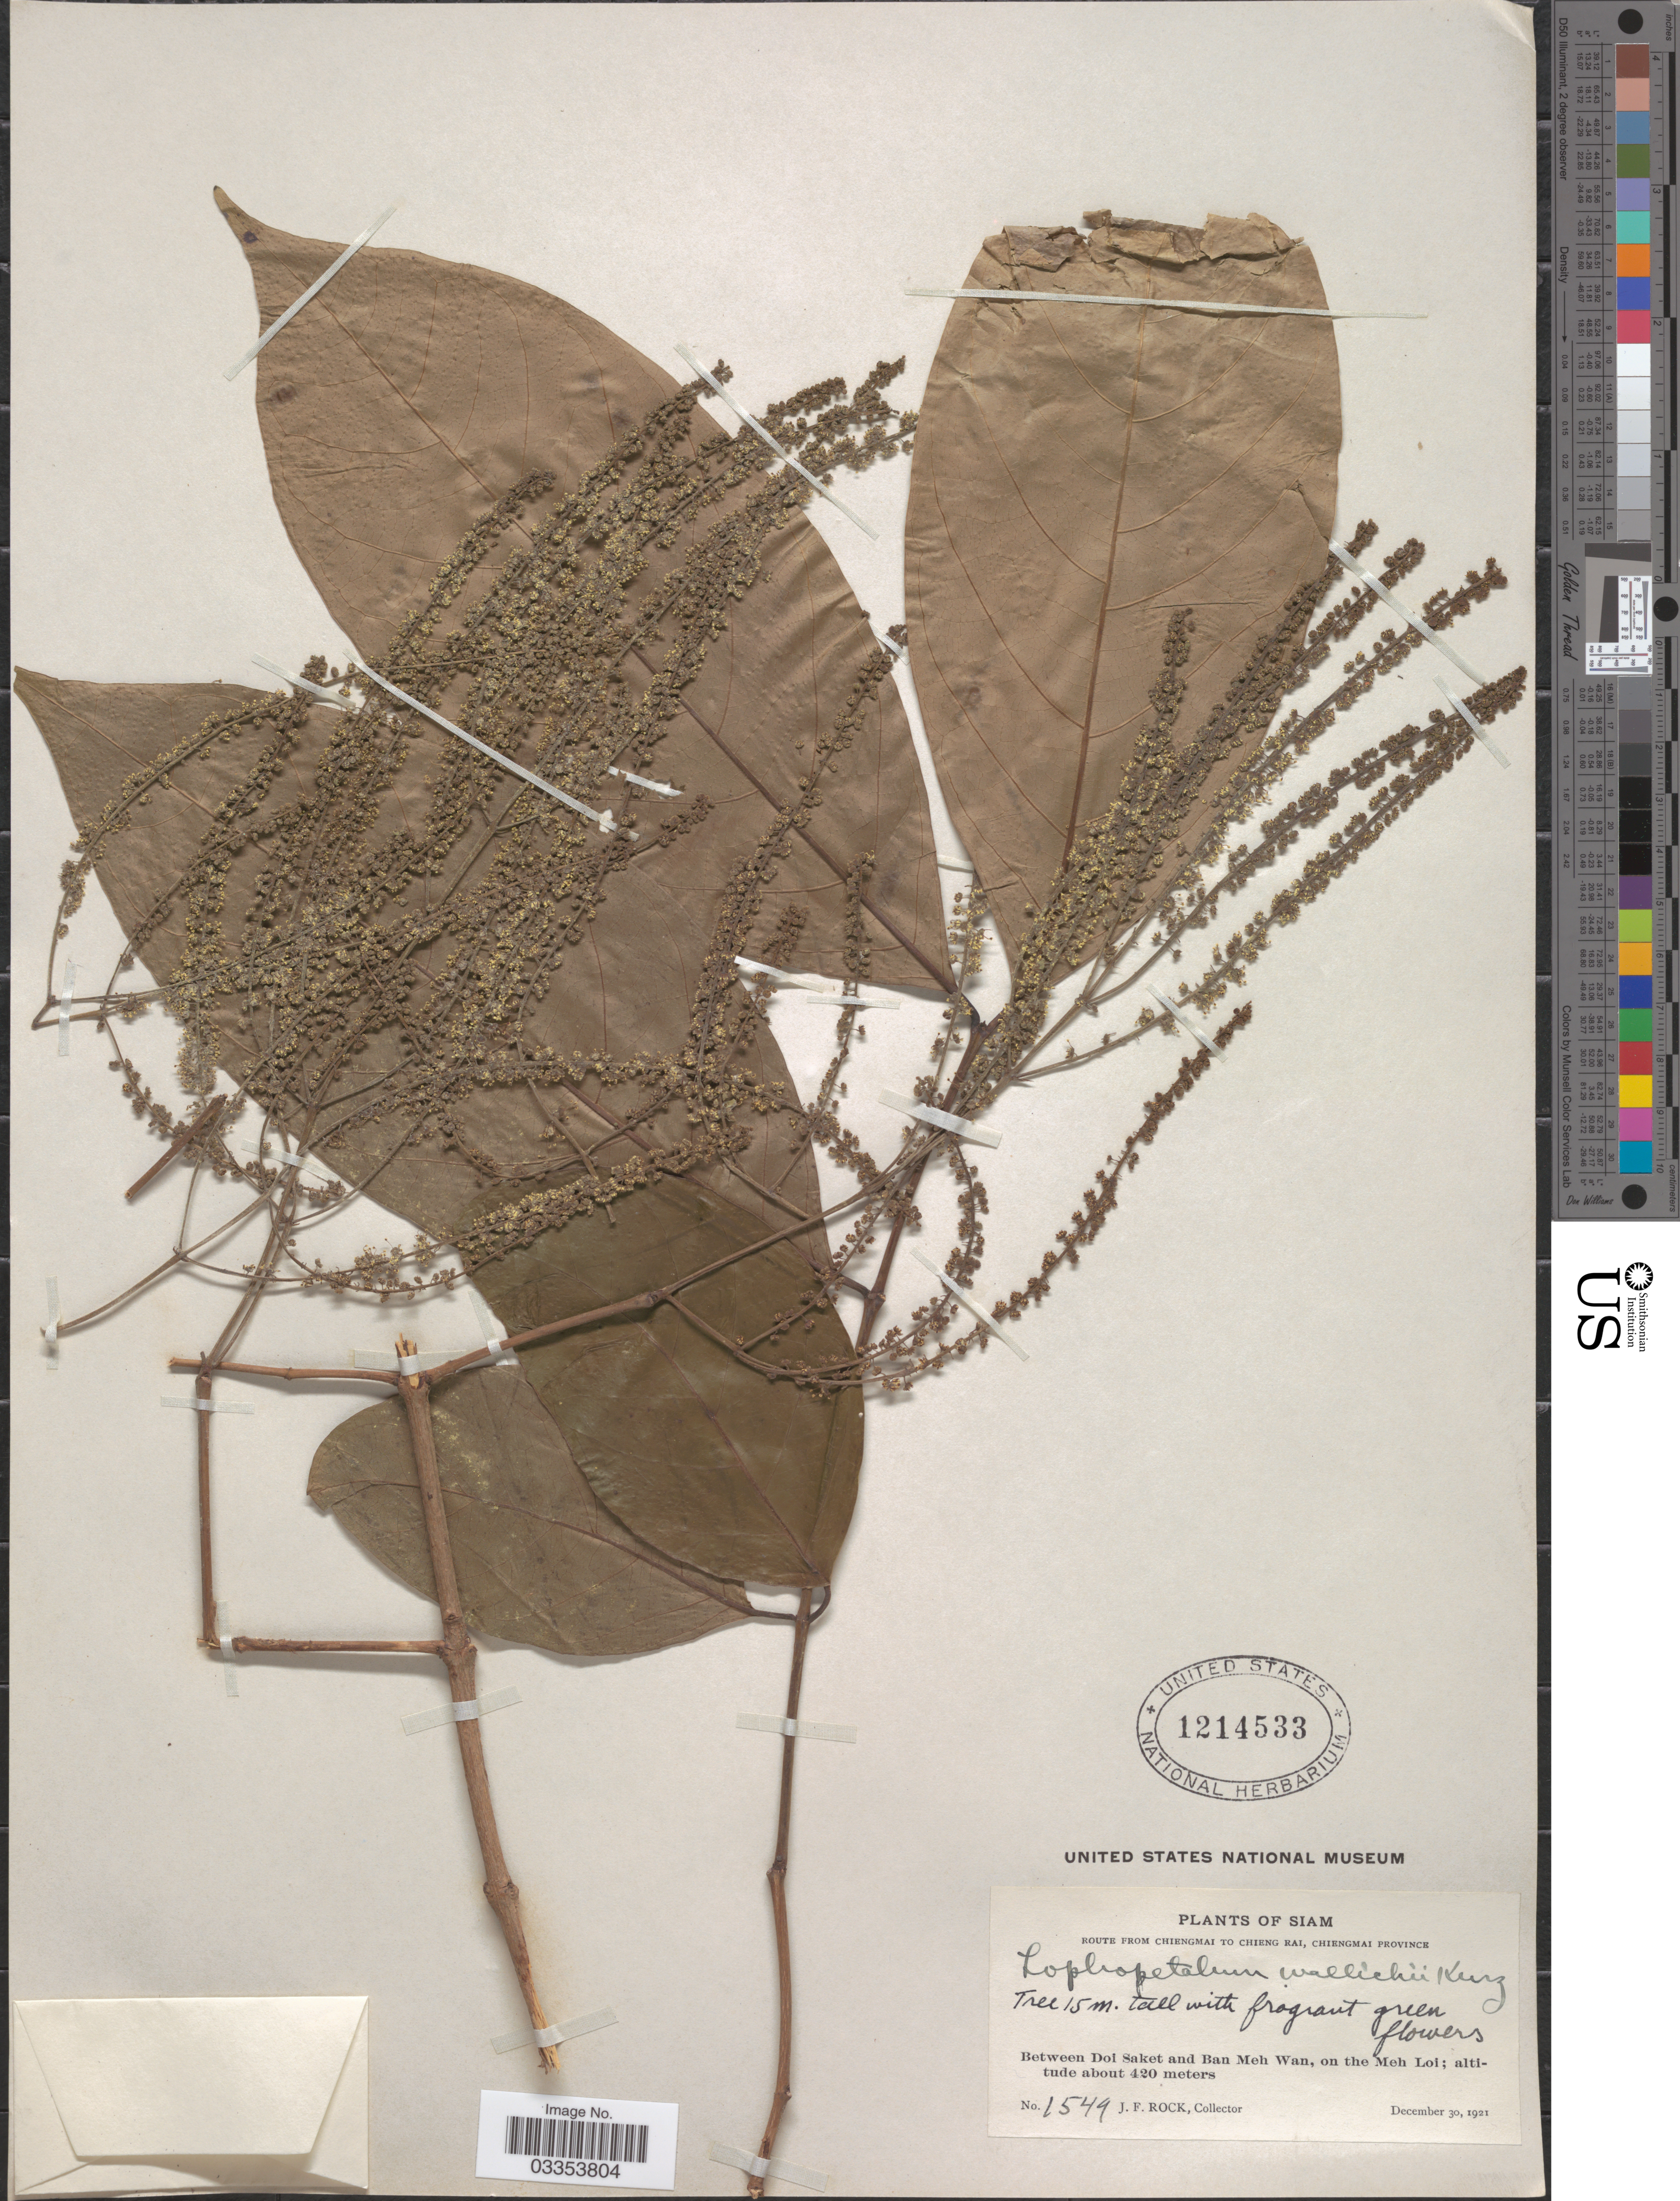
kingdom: Plantae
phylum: Tracheophyta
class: Magnoliopsida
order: Celastrales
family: Celastraceae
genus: Lophopetalum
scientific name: Lophopetalum wallichii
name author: Kurz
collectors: J. Rock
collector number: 1549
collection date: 1921-12-30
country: Thailand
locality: Siam. Route from Chiengmai to Chieng Rai, Chiengmai Province. Between Doi Saket and Ban Meh Wan, on the Meh Loi.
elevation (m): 420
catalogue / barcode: US 1214533